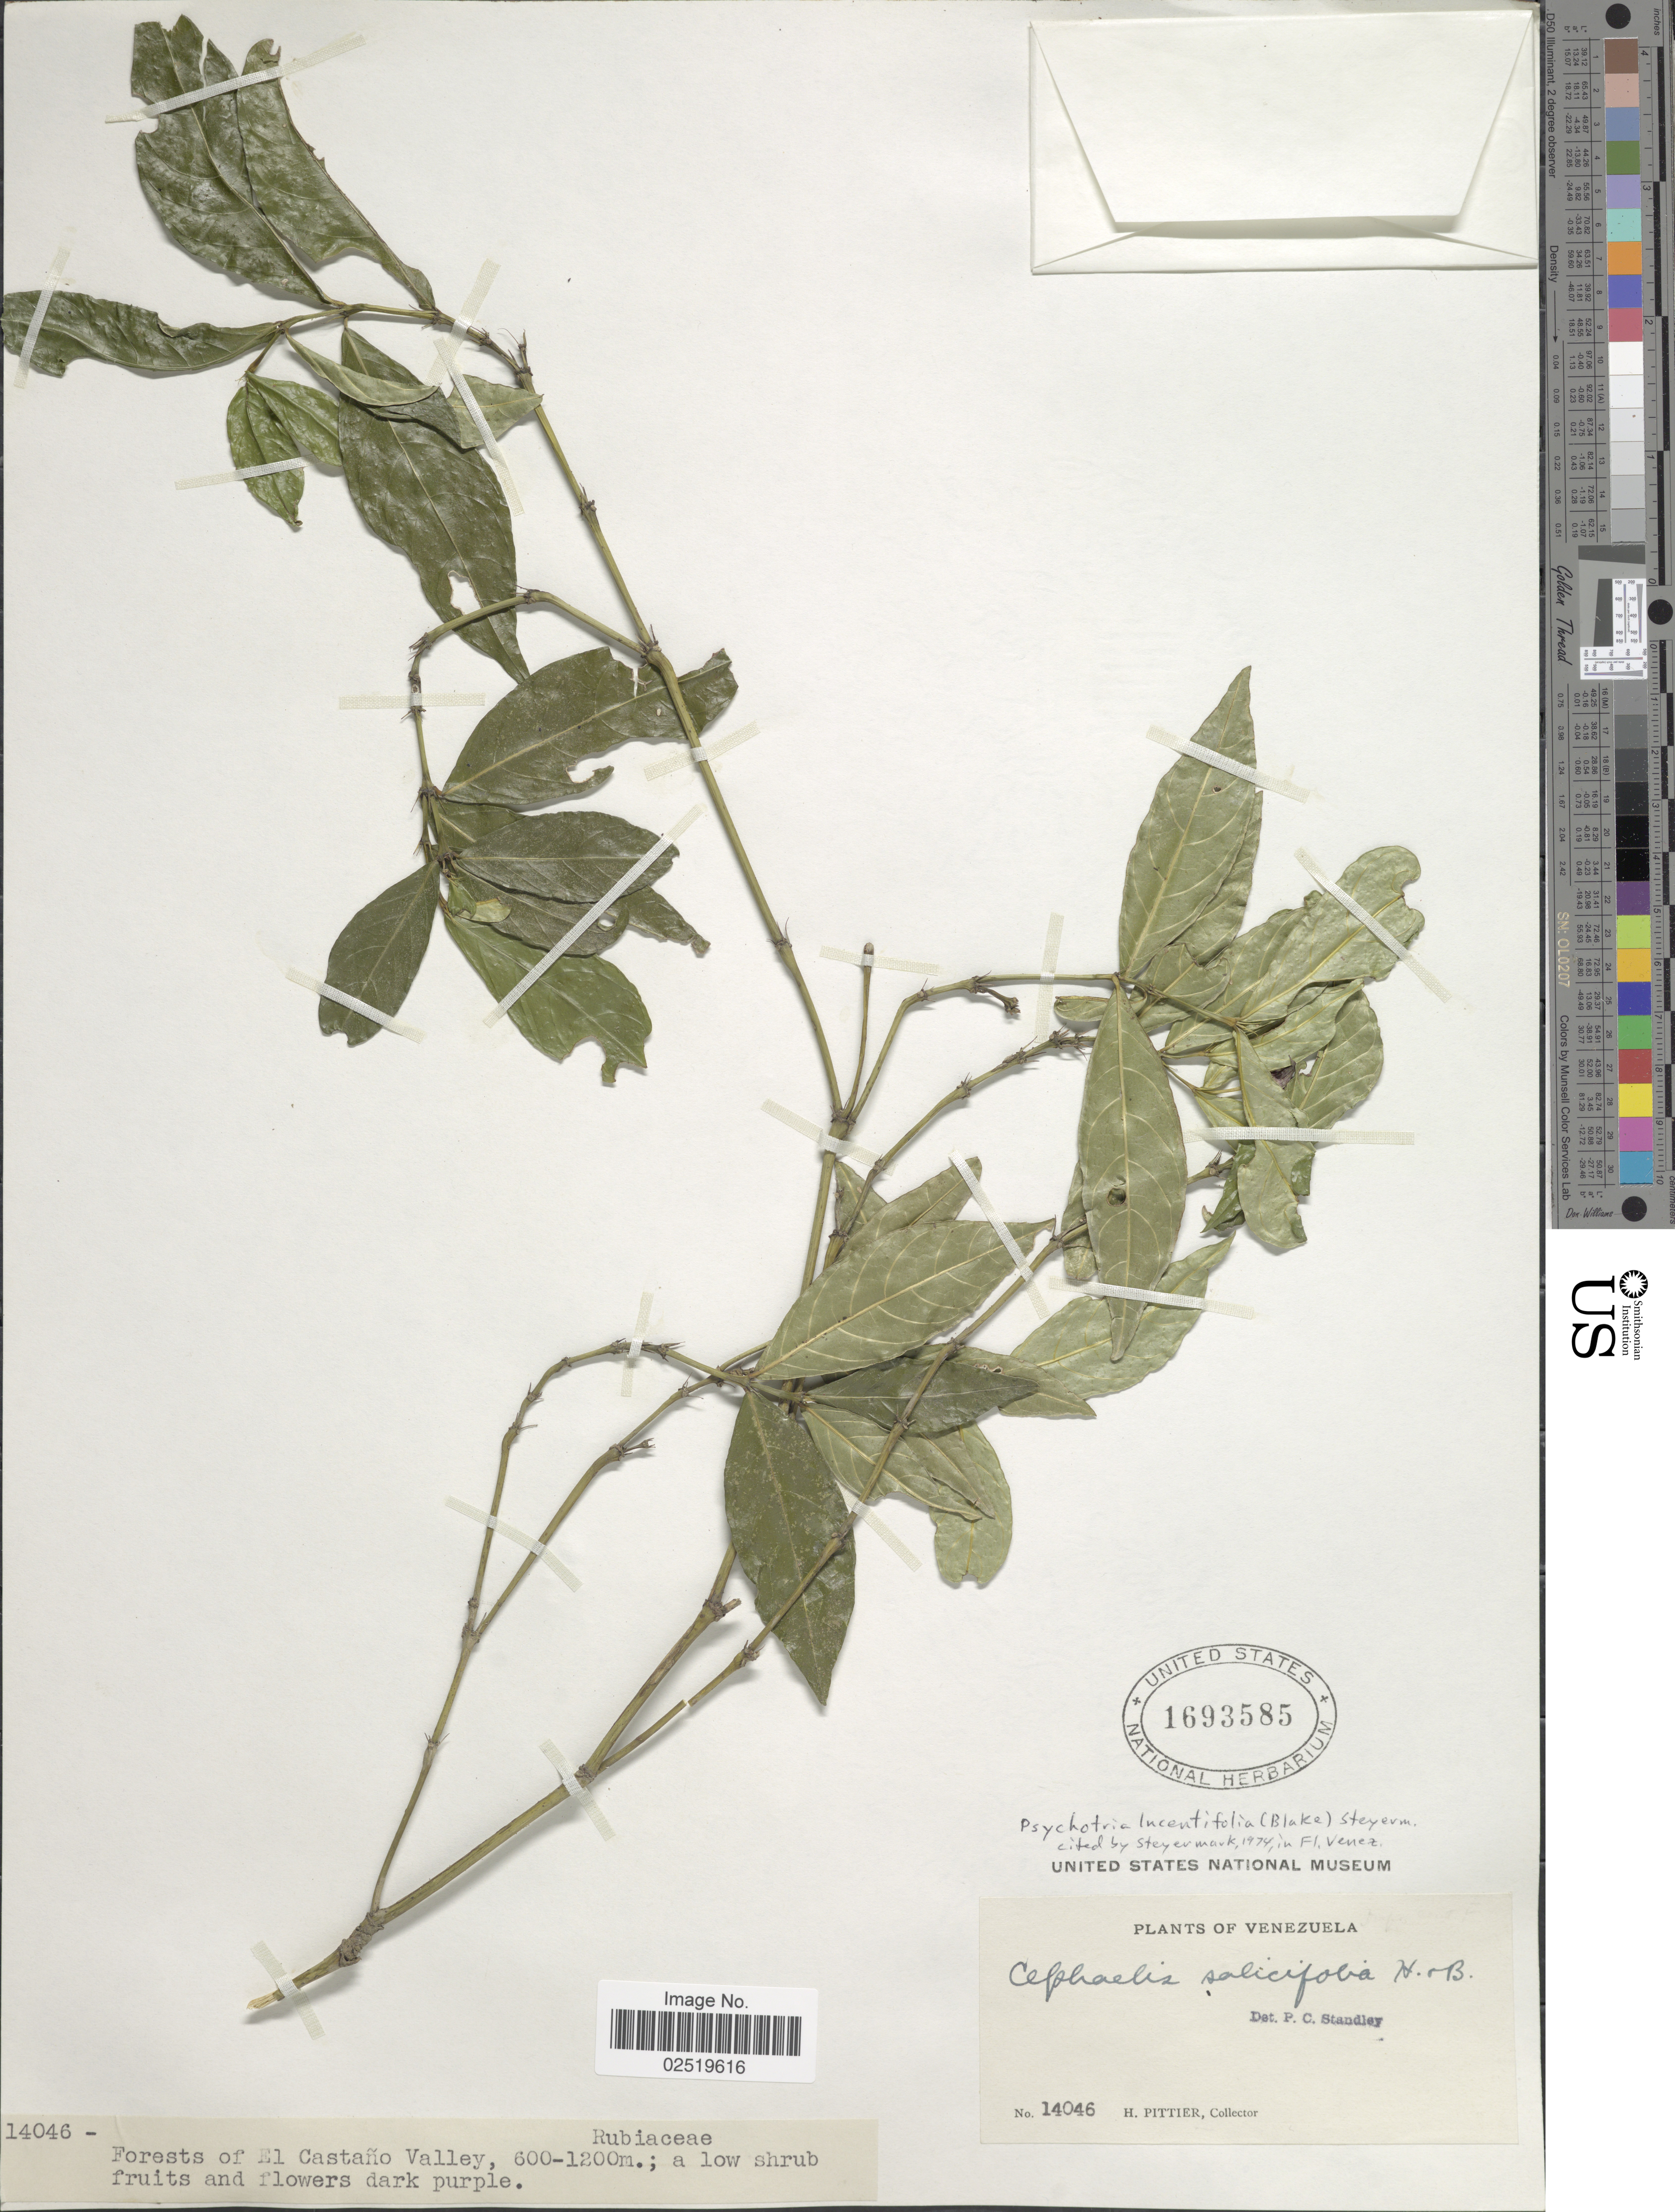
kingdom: Plantae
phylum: Tracheophyta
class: Magnoliopsida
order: Gentianales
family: Rubiaceae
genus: Psychotria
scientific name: Psychotria lucentifolia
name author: (S.F. Blake) Steyerm.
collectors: H. F. Pittier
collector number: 14046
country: Venezuela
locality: Forests of El Castano Valley.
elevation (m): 600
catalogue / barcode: US 1693585